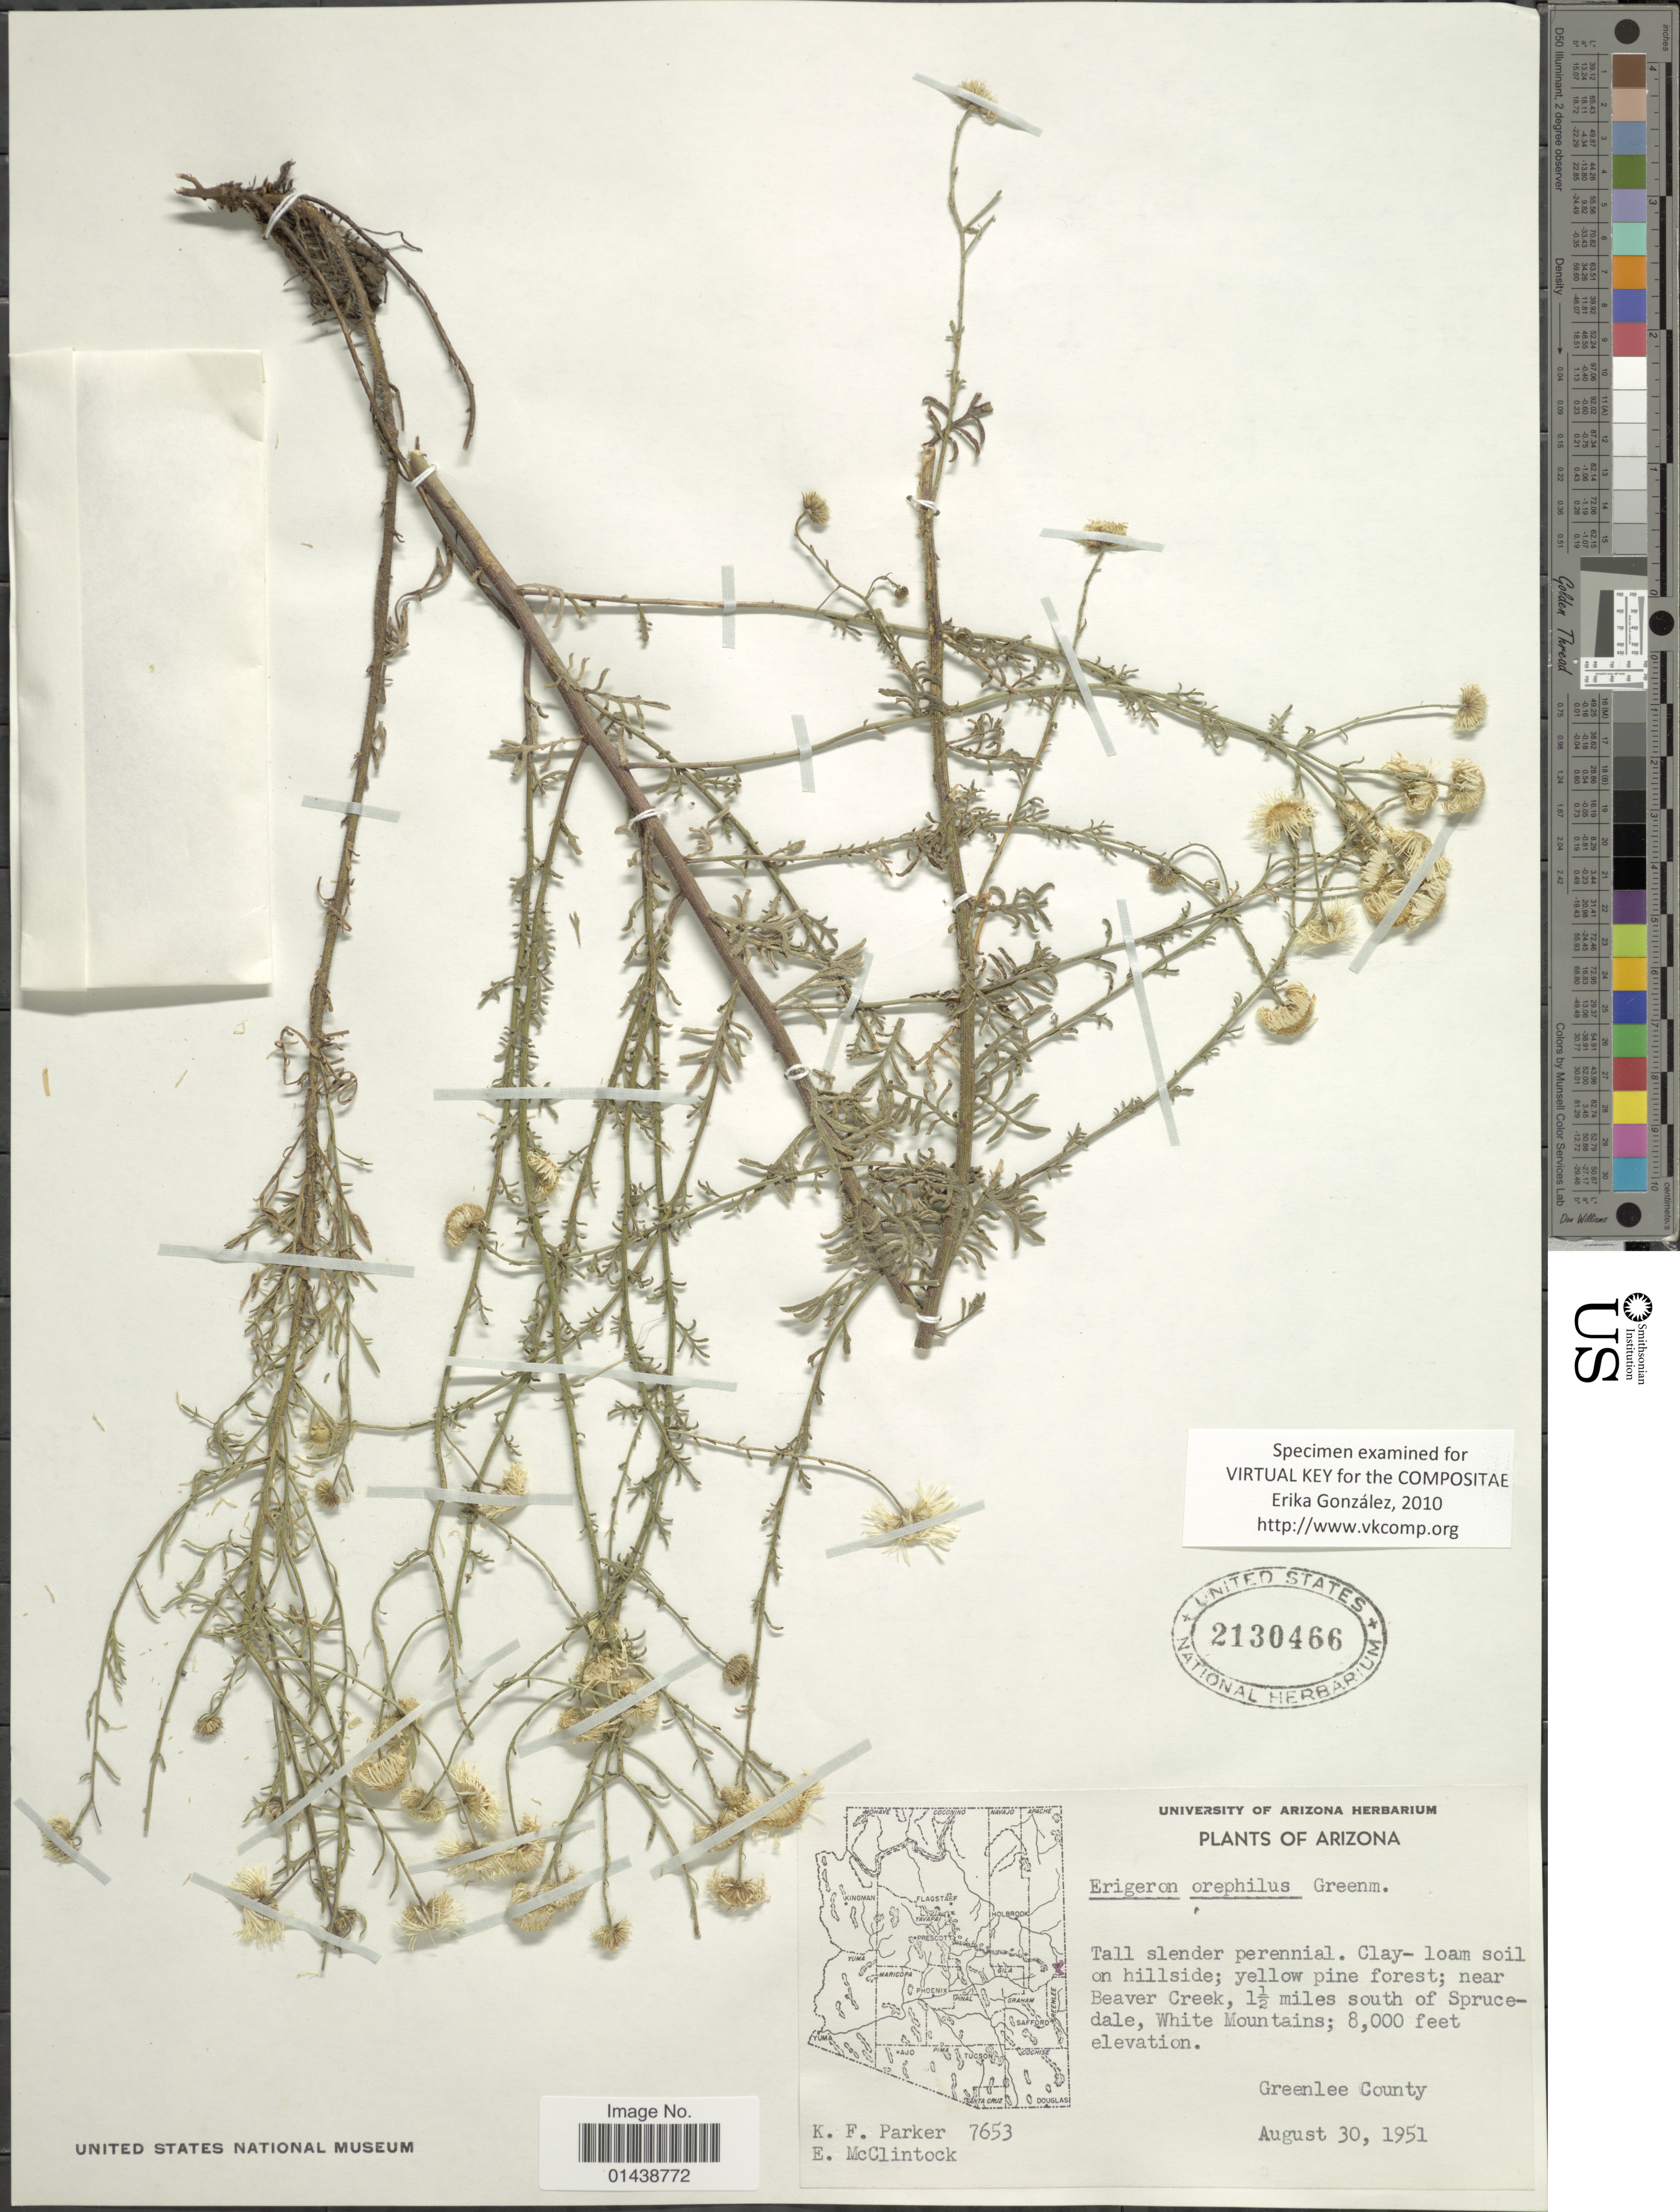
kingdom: Plantae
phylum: Tracheophyta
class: Magnoliopsida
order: Asterales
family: Asteraceae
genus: Erigeron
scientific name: Erigeron oreophilus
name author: Greenm.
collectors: K. F. Parker & E. McClintock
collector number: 7653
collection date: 1951-08-30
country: United States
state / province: Arizona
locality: Near Beaver Creek, 1½ miles south of Sprucedale, White Mountains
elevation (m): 2438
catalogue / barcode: US 2130466